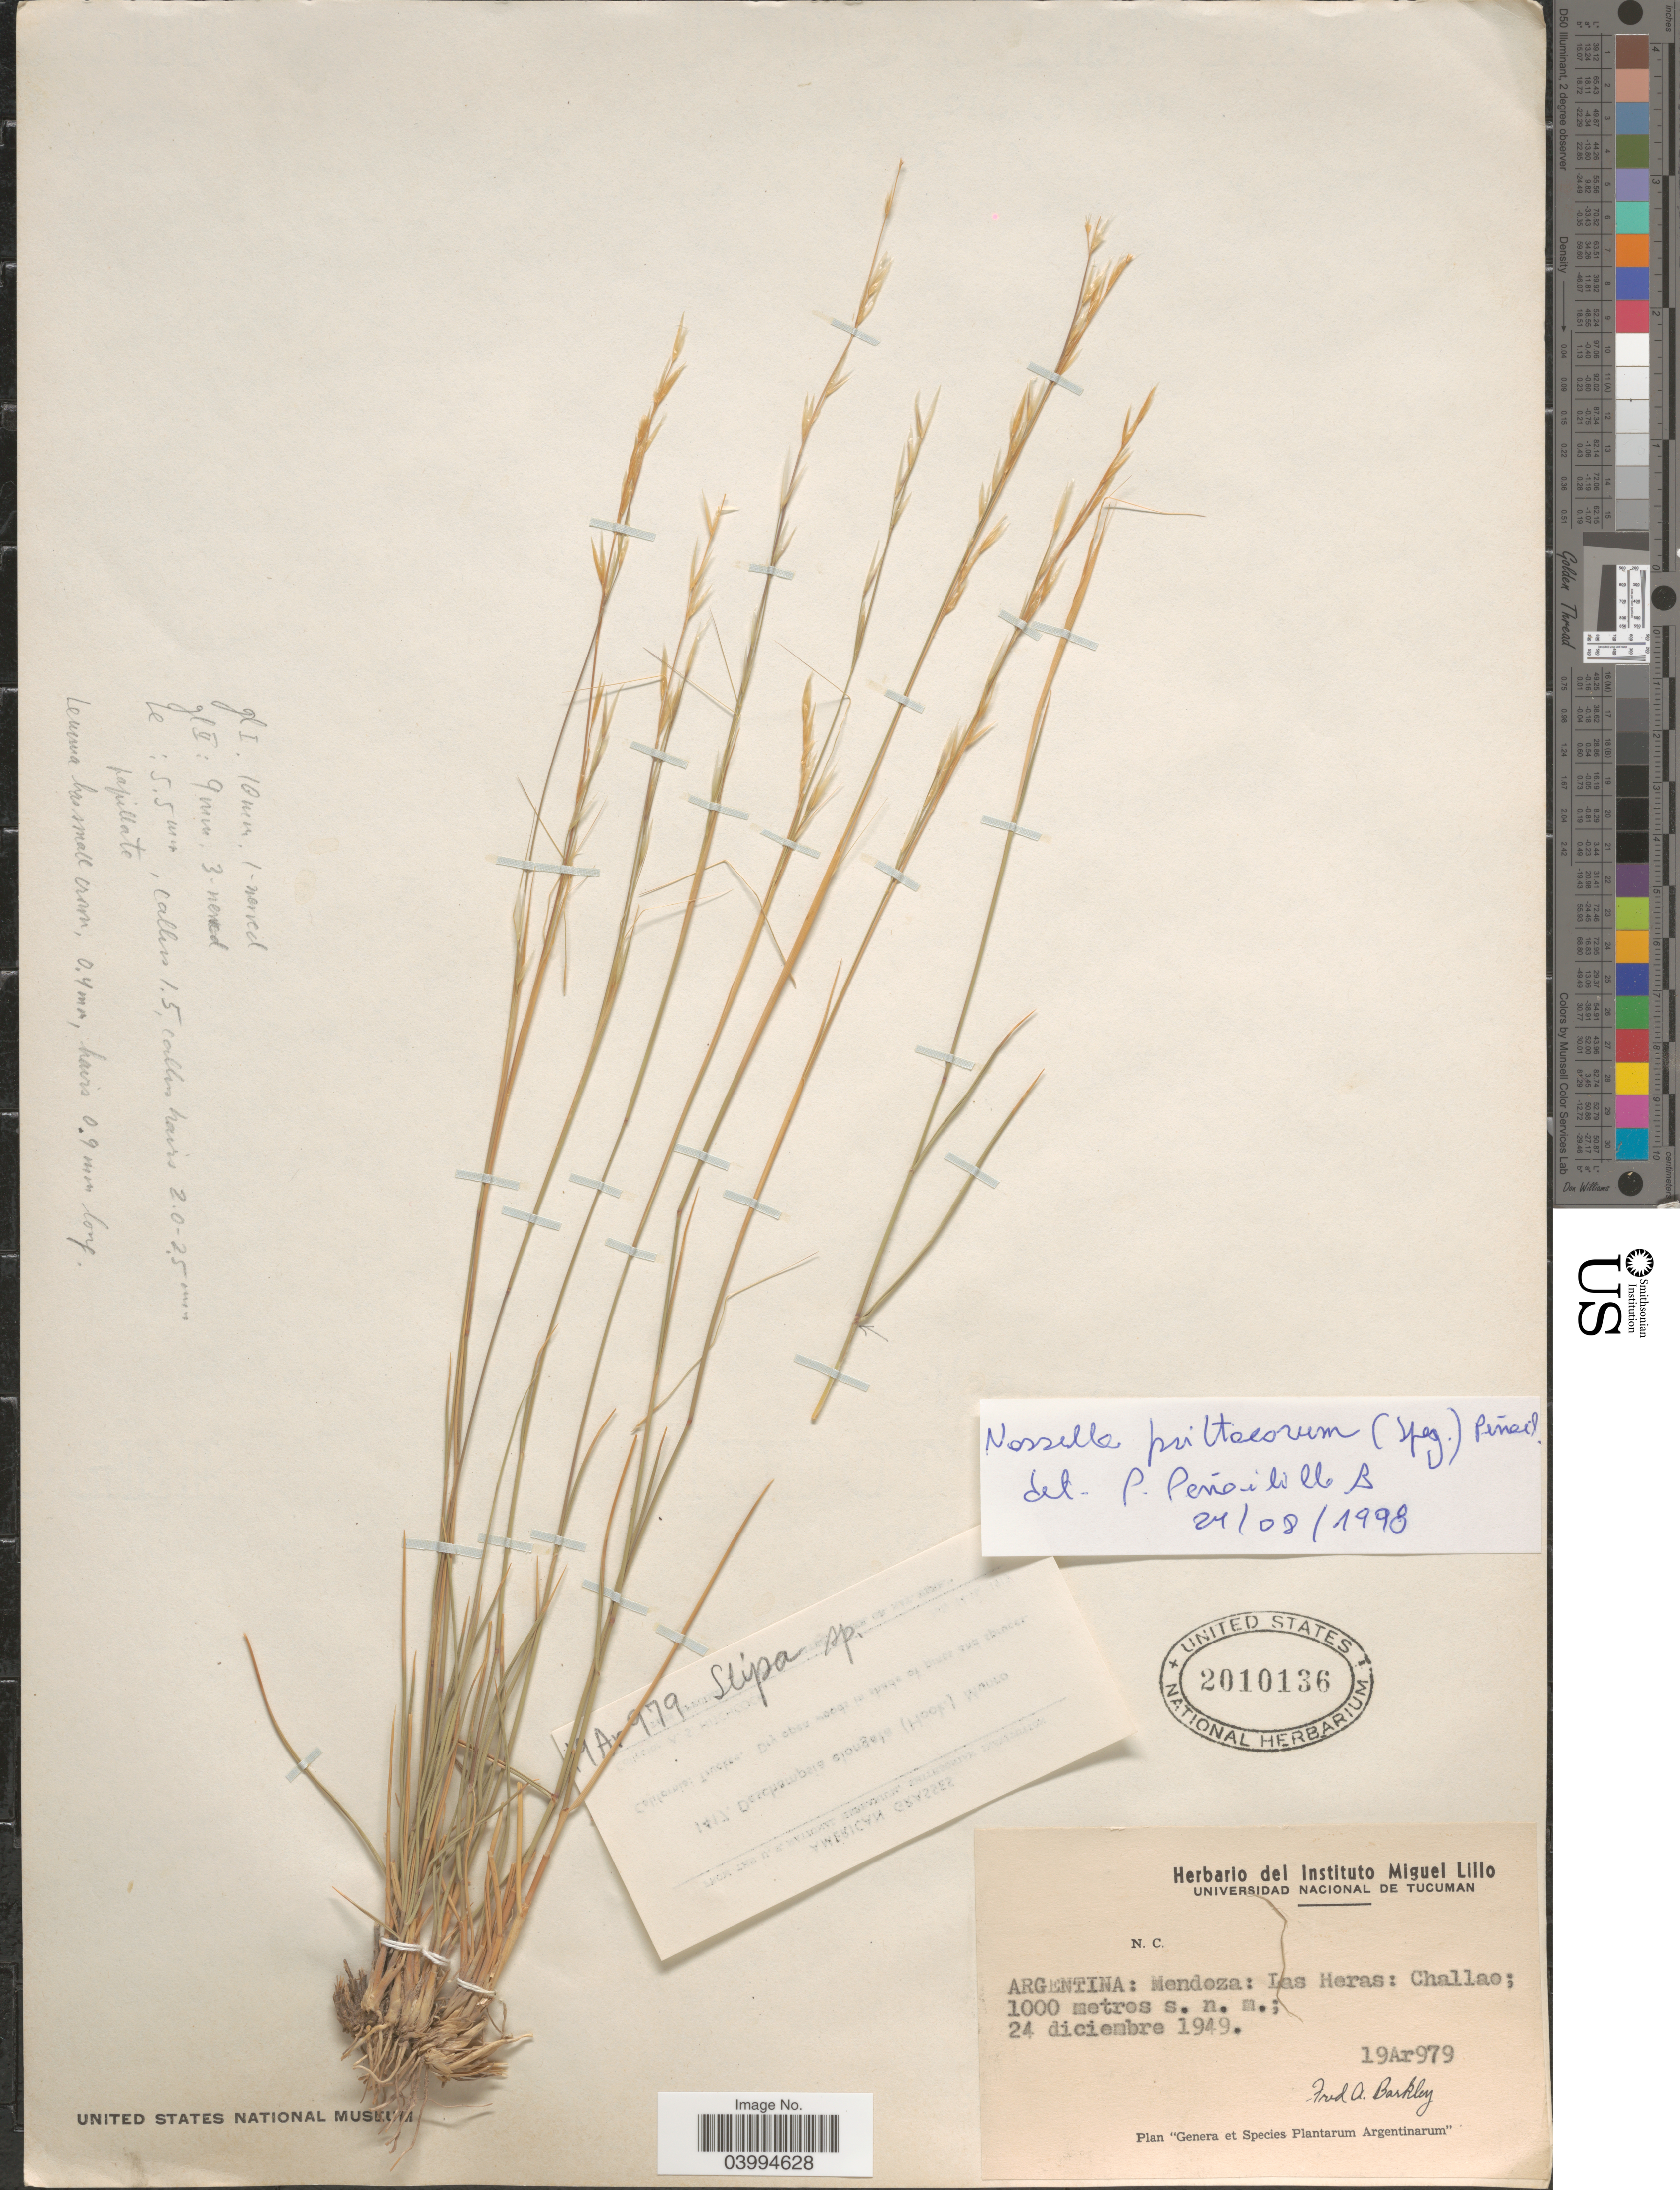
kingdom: Plantae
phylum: Tracheophyta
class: Liliopsida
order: Poales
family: Poaceae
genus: Nassella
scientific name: Nassella psittacorum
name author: (Speg.) Peñail.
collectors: F. A. Barkley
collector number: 19Ar979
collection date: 1949-12-24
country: Argentina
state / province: Mendoza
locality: Las Heras: Challao.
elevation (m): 1000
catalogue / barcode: US 2010136